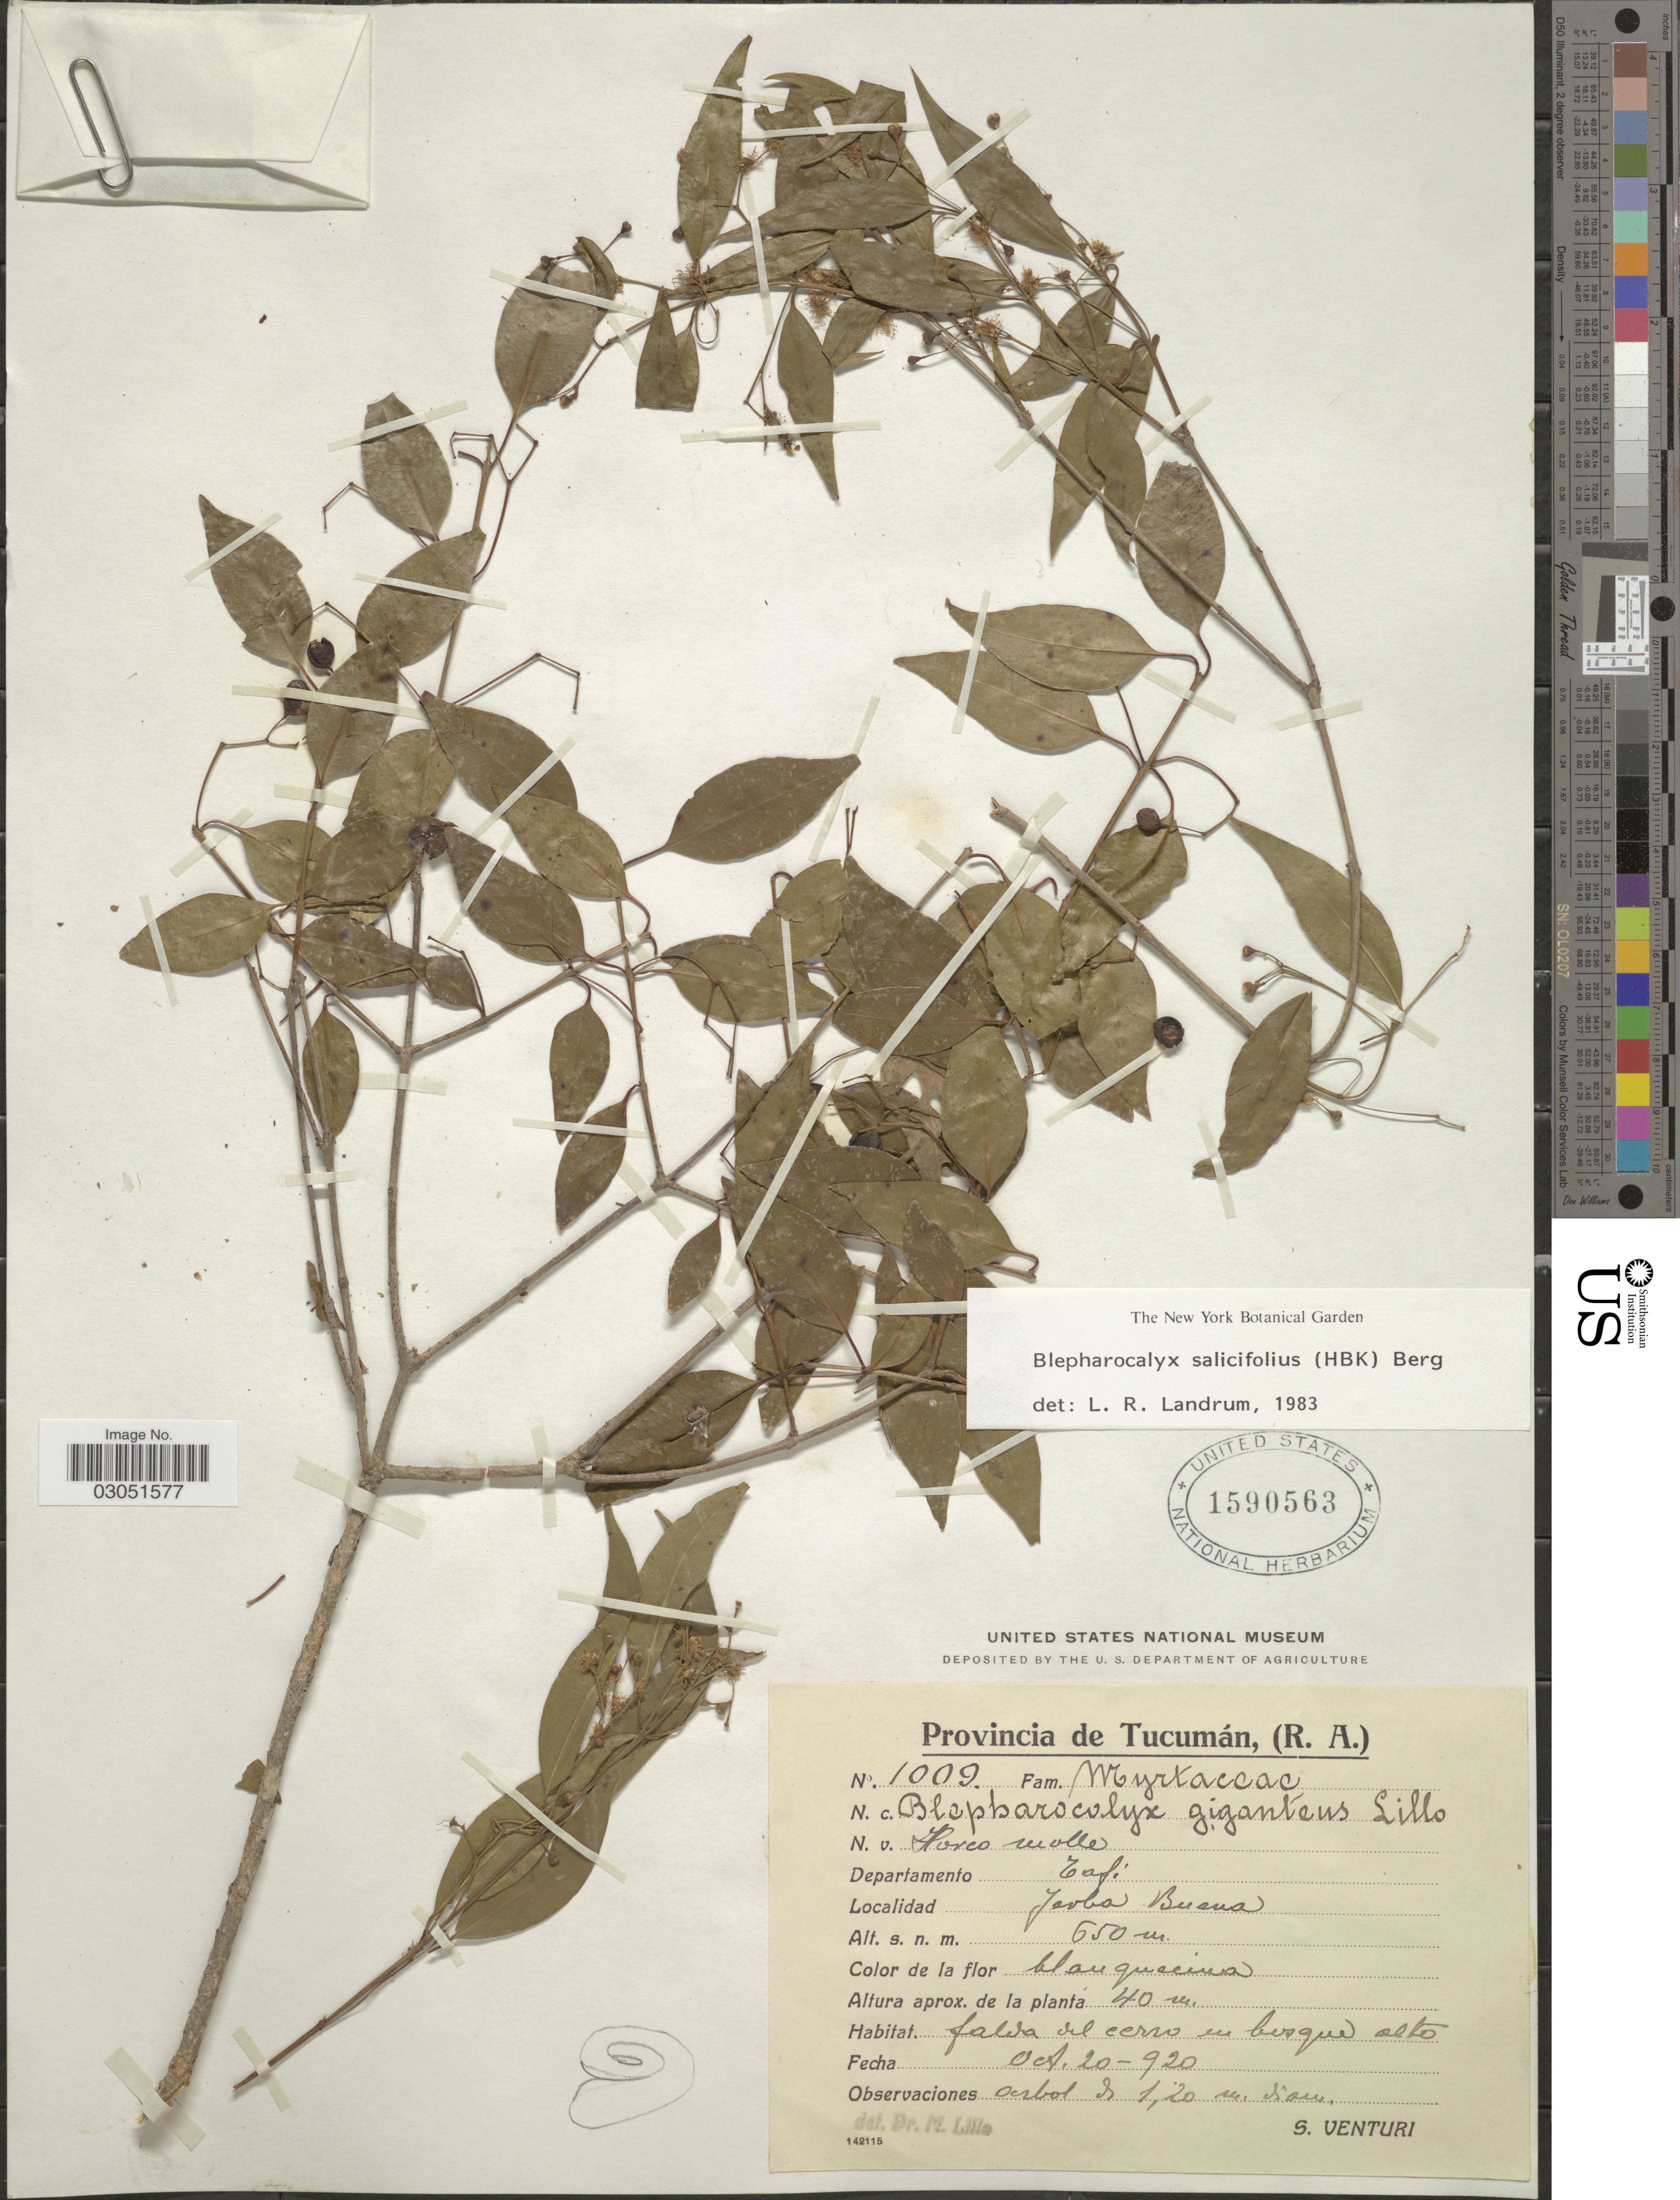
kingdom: Plantae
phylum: Tracheophyta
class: Magnoliopsida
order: Myrtales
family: Myrtaceae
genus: Blepharocalyx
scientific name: Blepharocalyx salicifolius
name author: (Kunth) O. Berg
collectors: S. Venturi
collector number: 1009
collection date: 1920-10-20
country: Argentina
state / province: Tucuman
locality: Departamento Tafi, Jerba Buena.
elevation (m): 650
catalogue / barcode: US 1590563